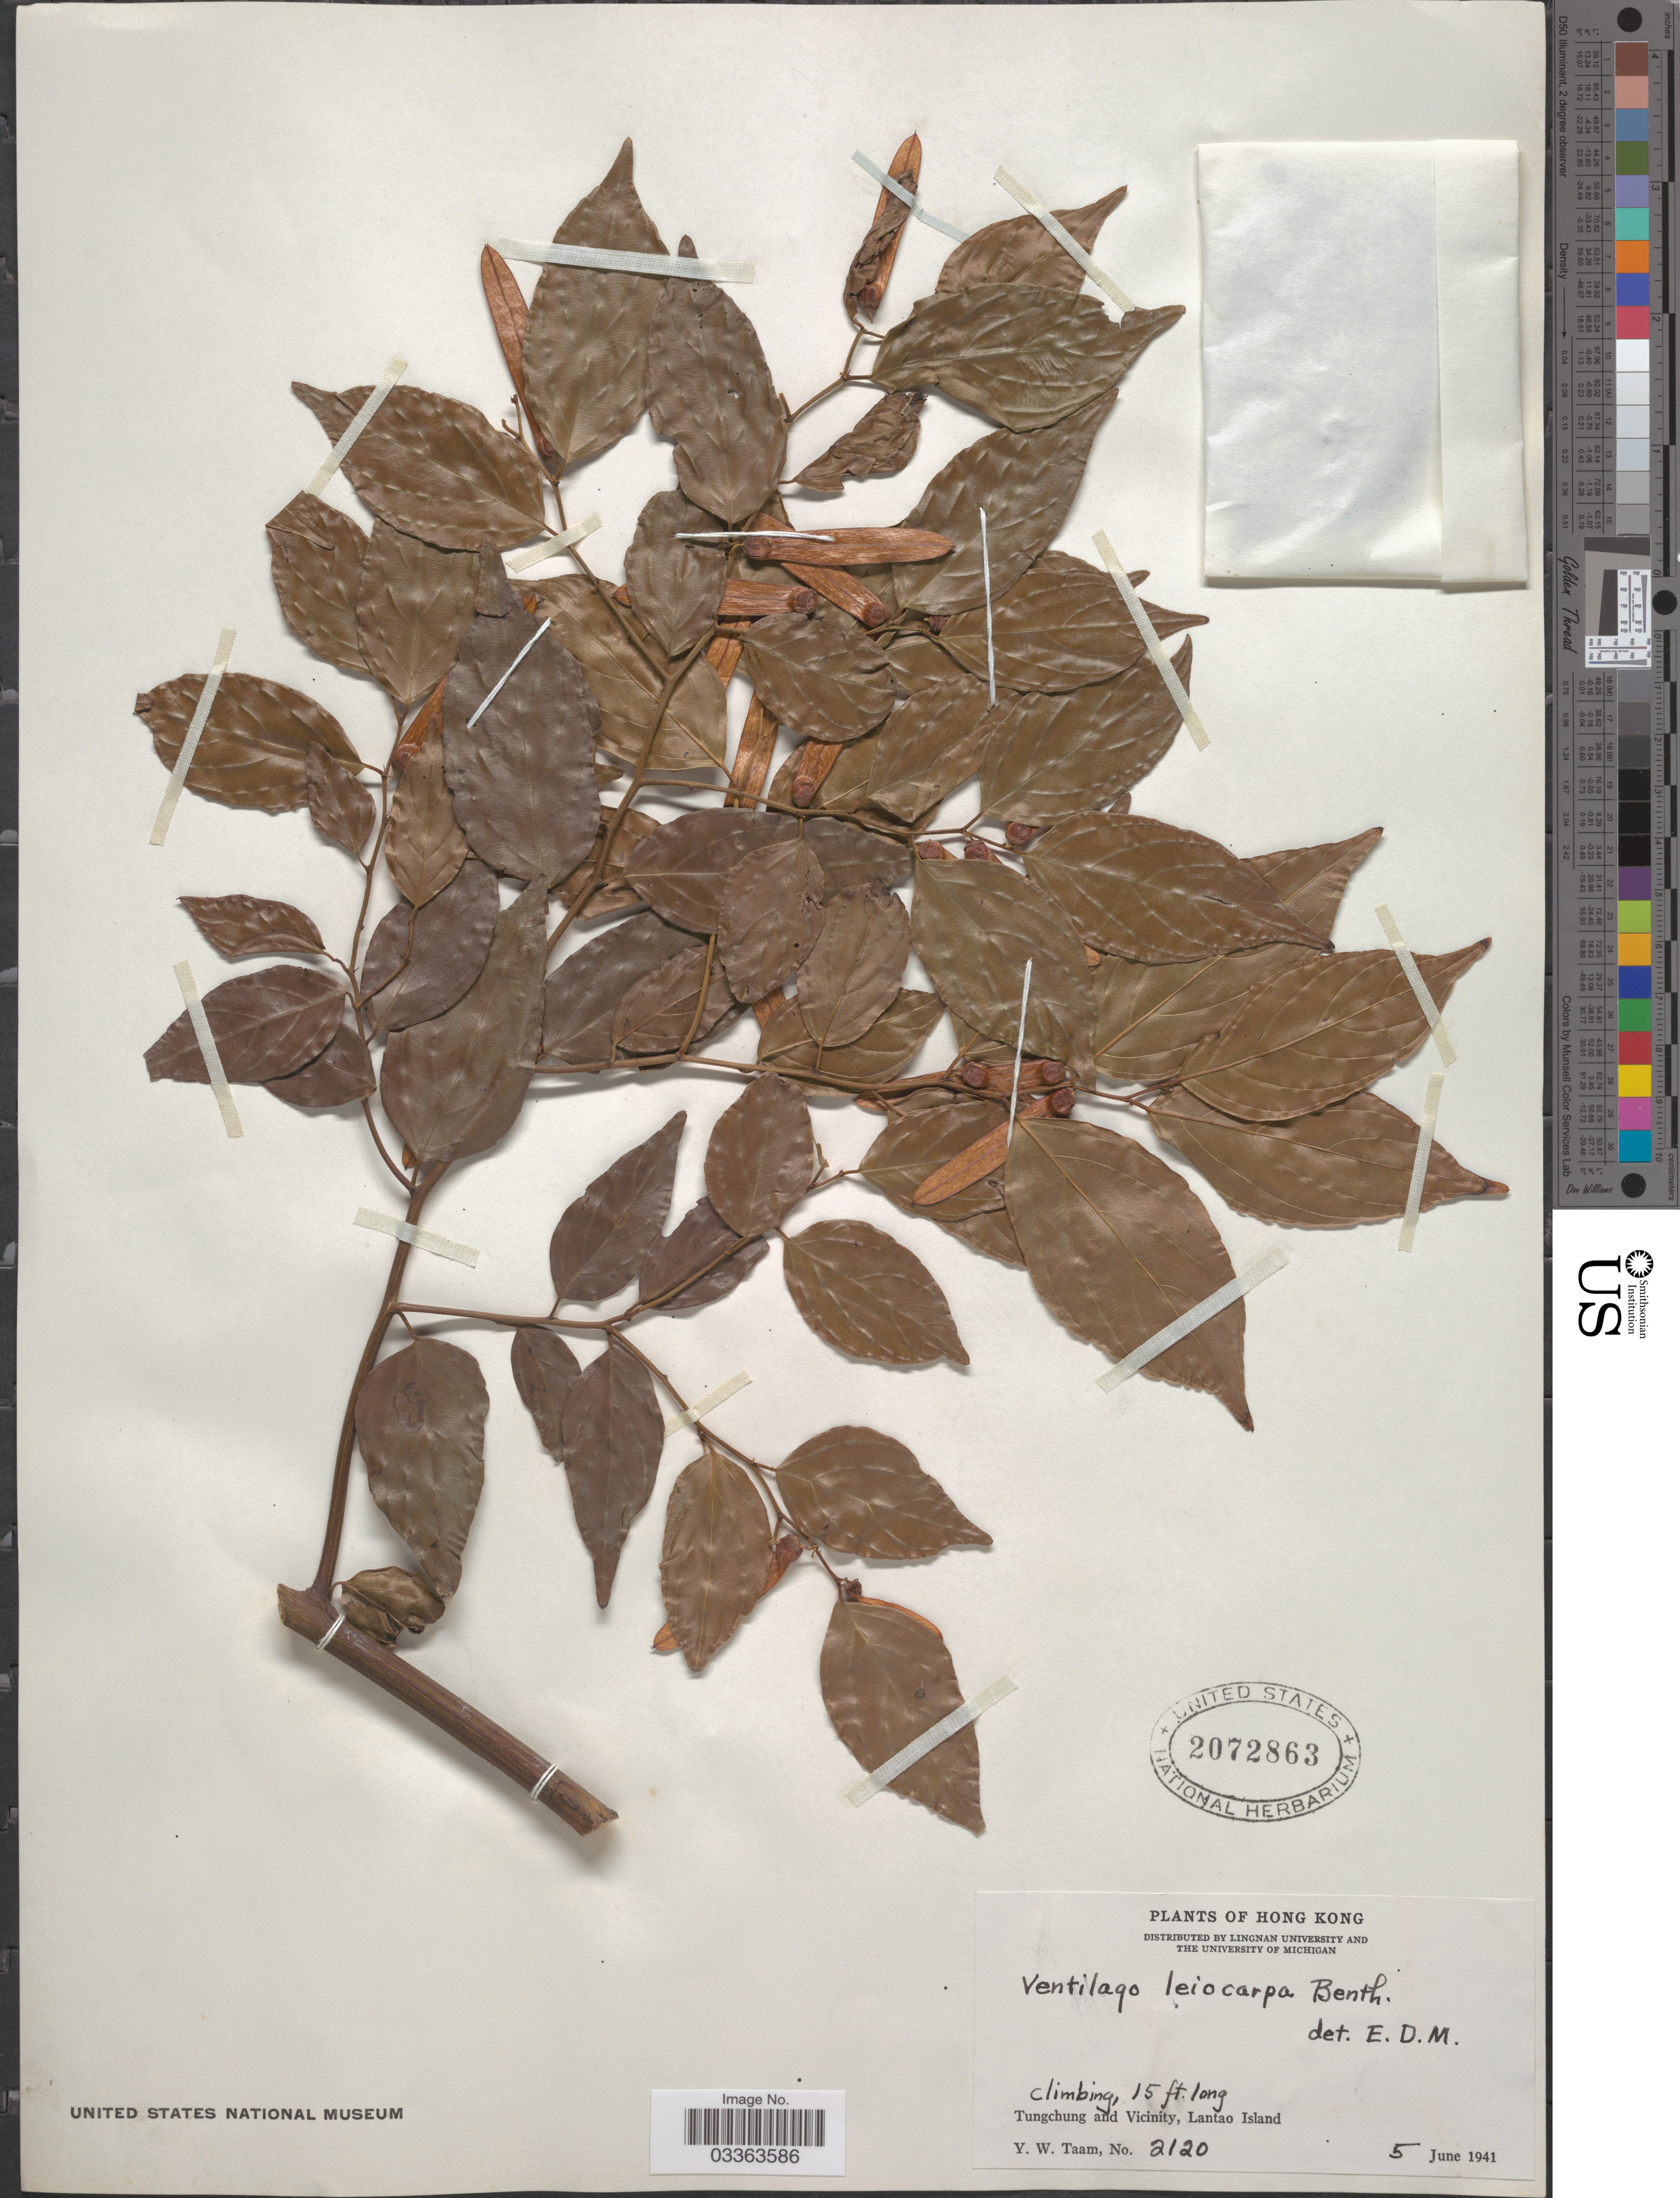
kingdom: Plantae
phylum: Tracheophyta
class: Magnoliopsida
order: Rosales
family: Rhamnaceae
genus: Ventilago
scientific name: Ventilago leiocarpa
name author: Benth.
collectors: Y. W. Taam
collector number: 2120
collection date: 1941-06-05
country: China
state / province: Hong Kong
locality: Tungchung and Vicinity, Lantao Island.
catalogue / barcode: US 2072863